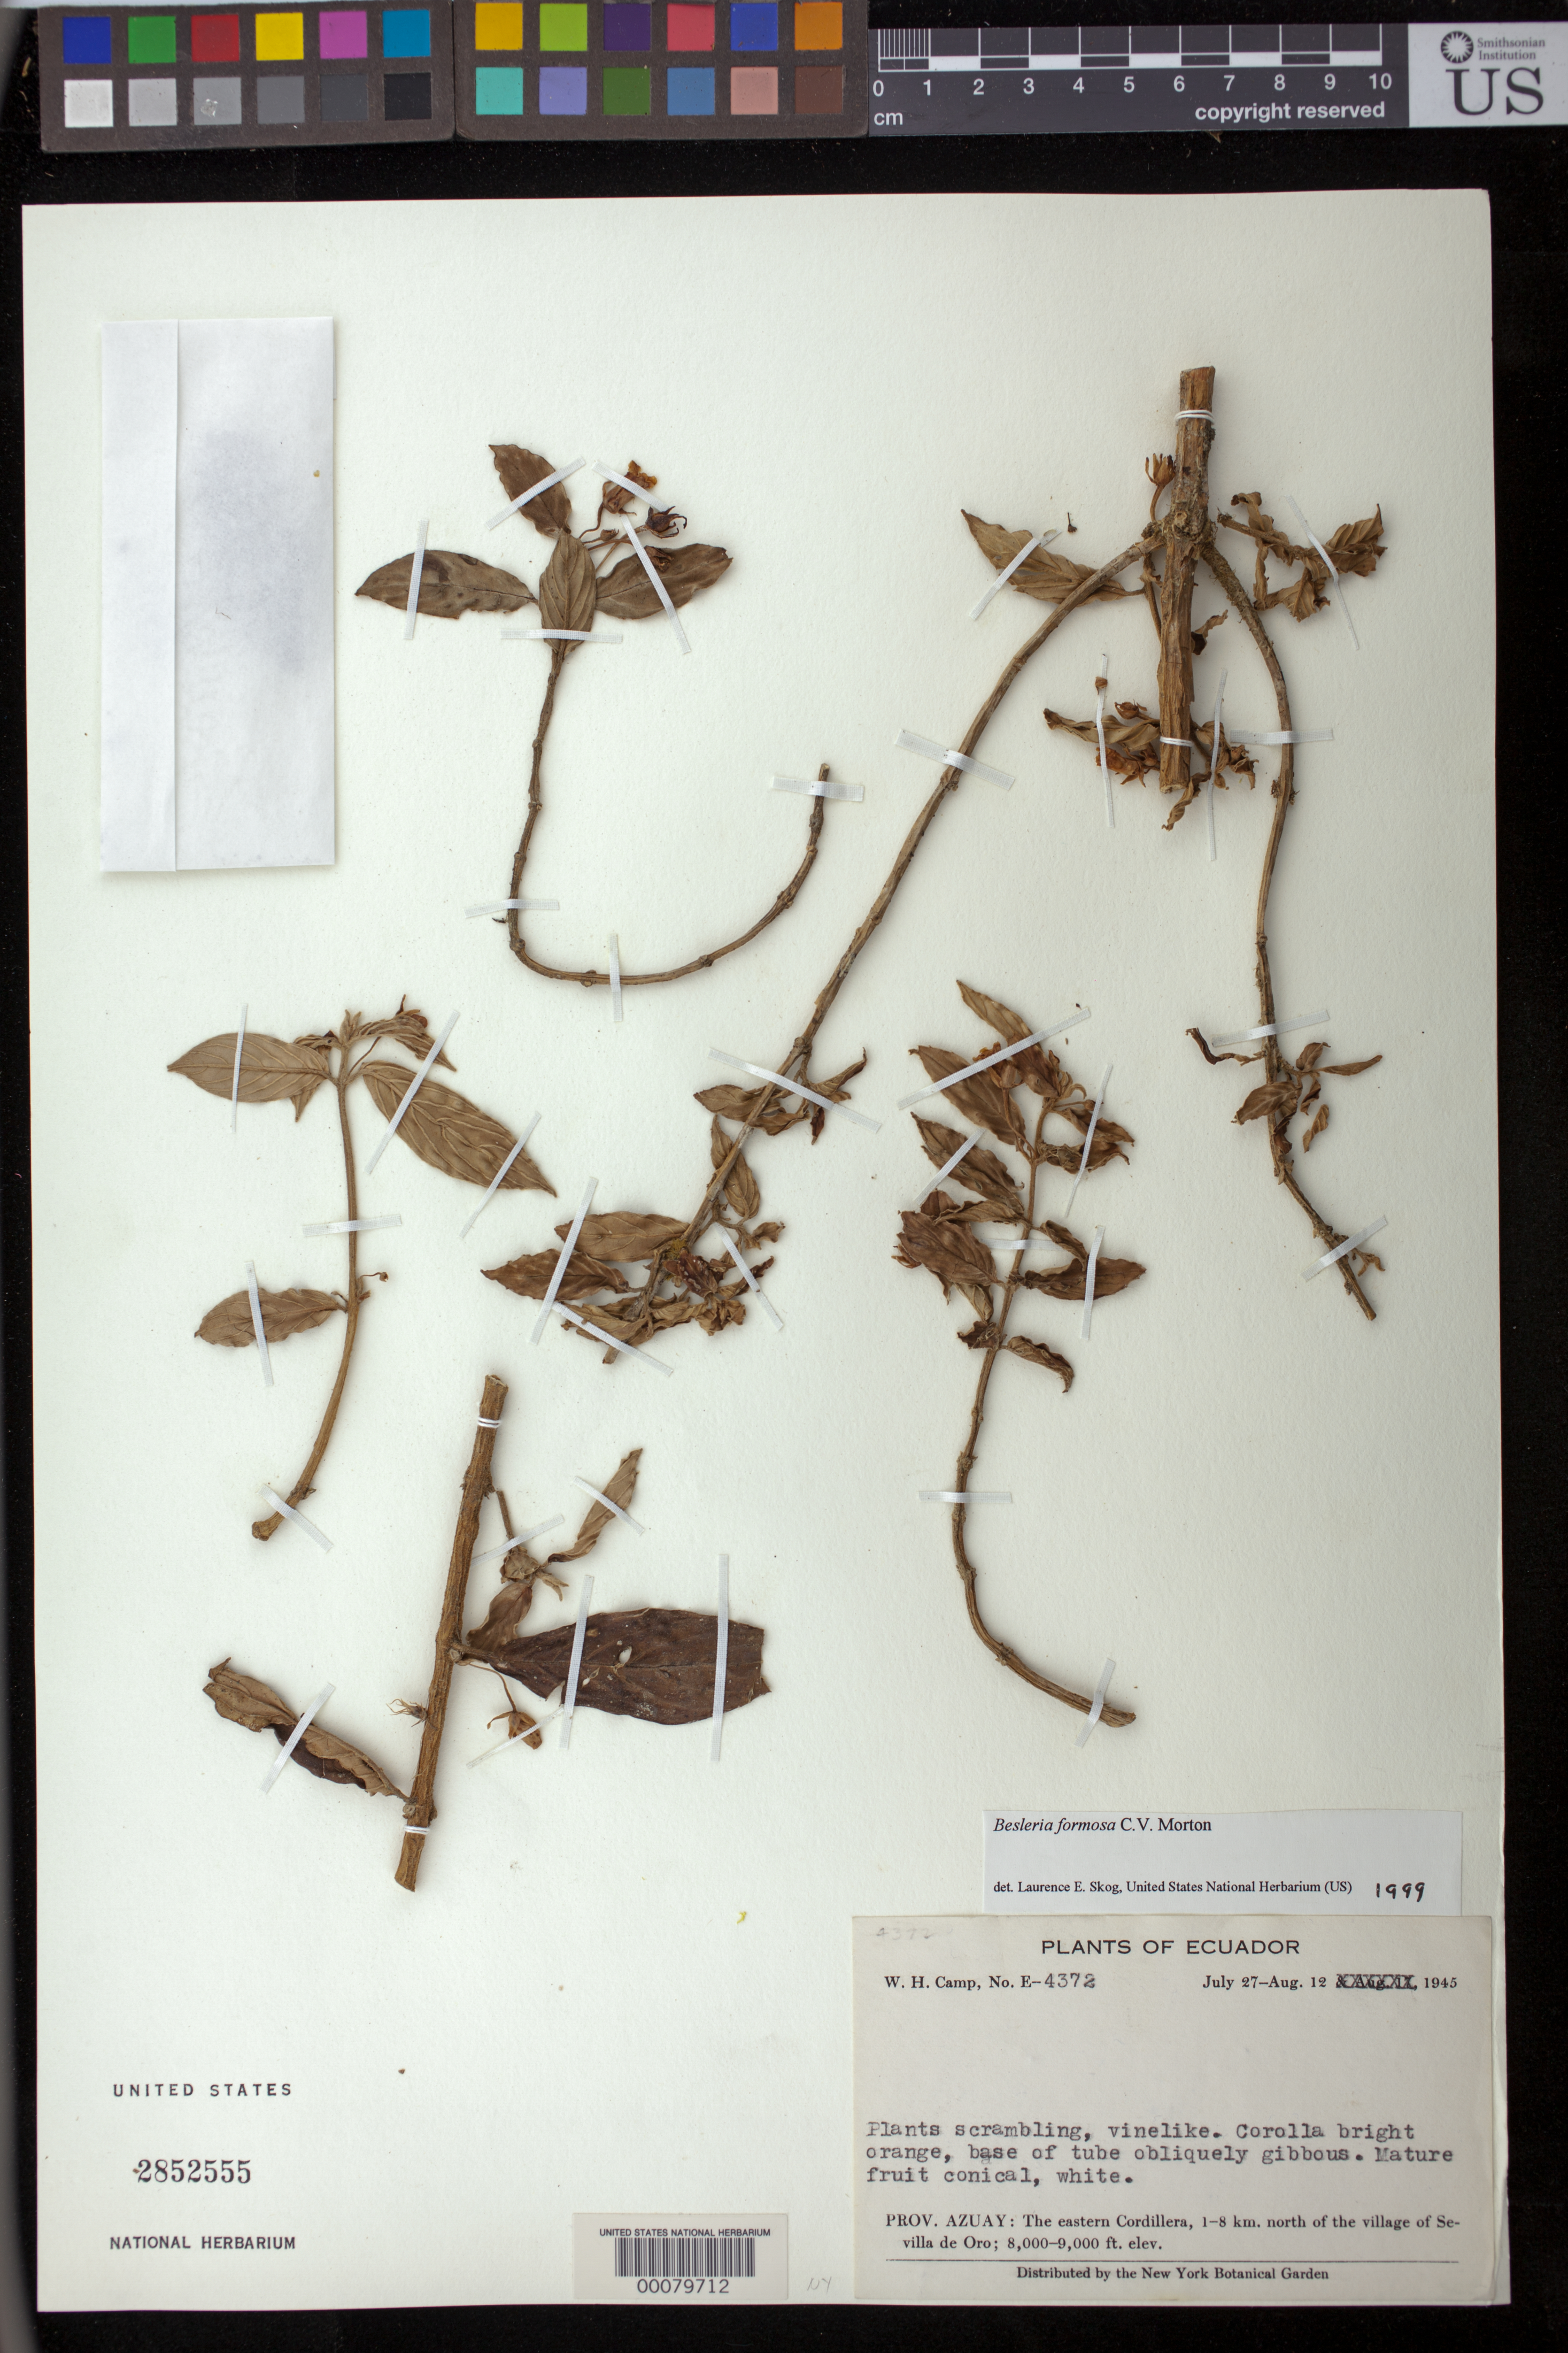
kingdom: Plantae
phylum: Tracheophyta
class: Magnoliopsida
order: Lamiales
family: Gesneriaceae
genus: Besleria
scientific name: Besleria amabilis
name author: C.V. Morton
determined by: Skog, Laurence E.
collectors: W. H. Camp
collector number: E- 4372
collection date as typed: Jul-Aug 1945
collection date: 1945-07/1945-08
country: Ecuador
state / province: Azuay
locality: The eastern Cordillera, 1-8 km N of the village of Sevilla de Oro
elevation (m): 2438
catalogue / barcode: US 2852555